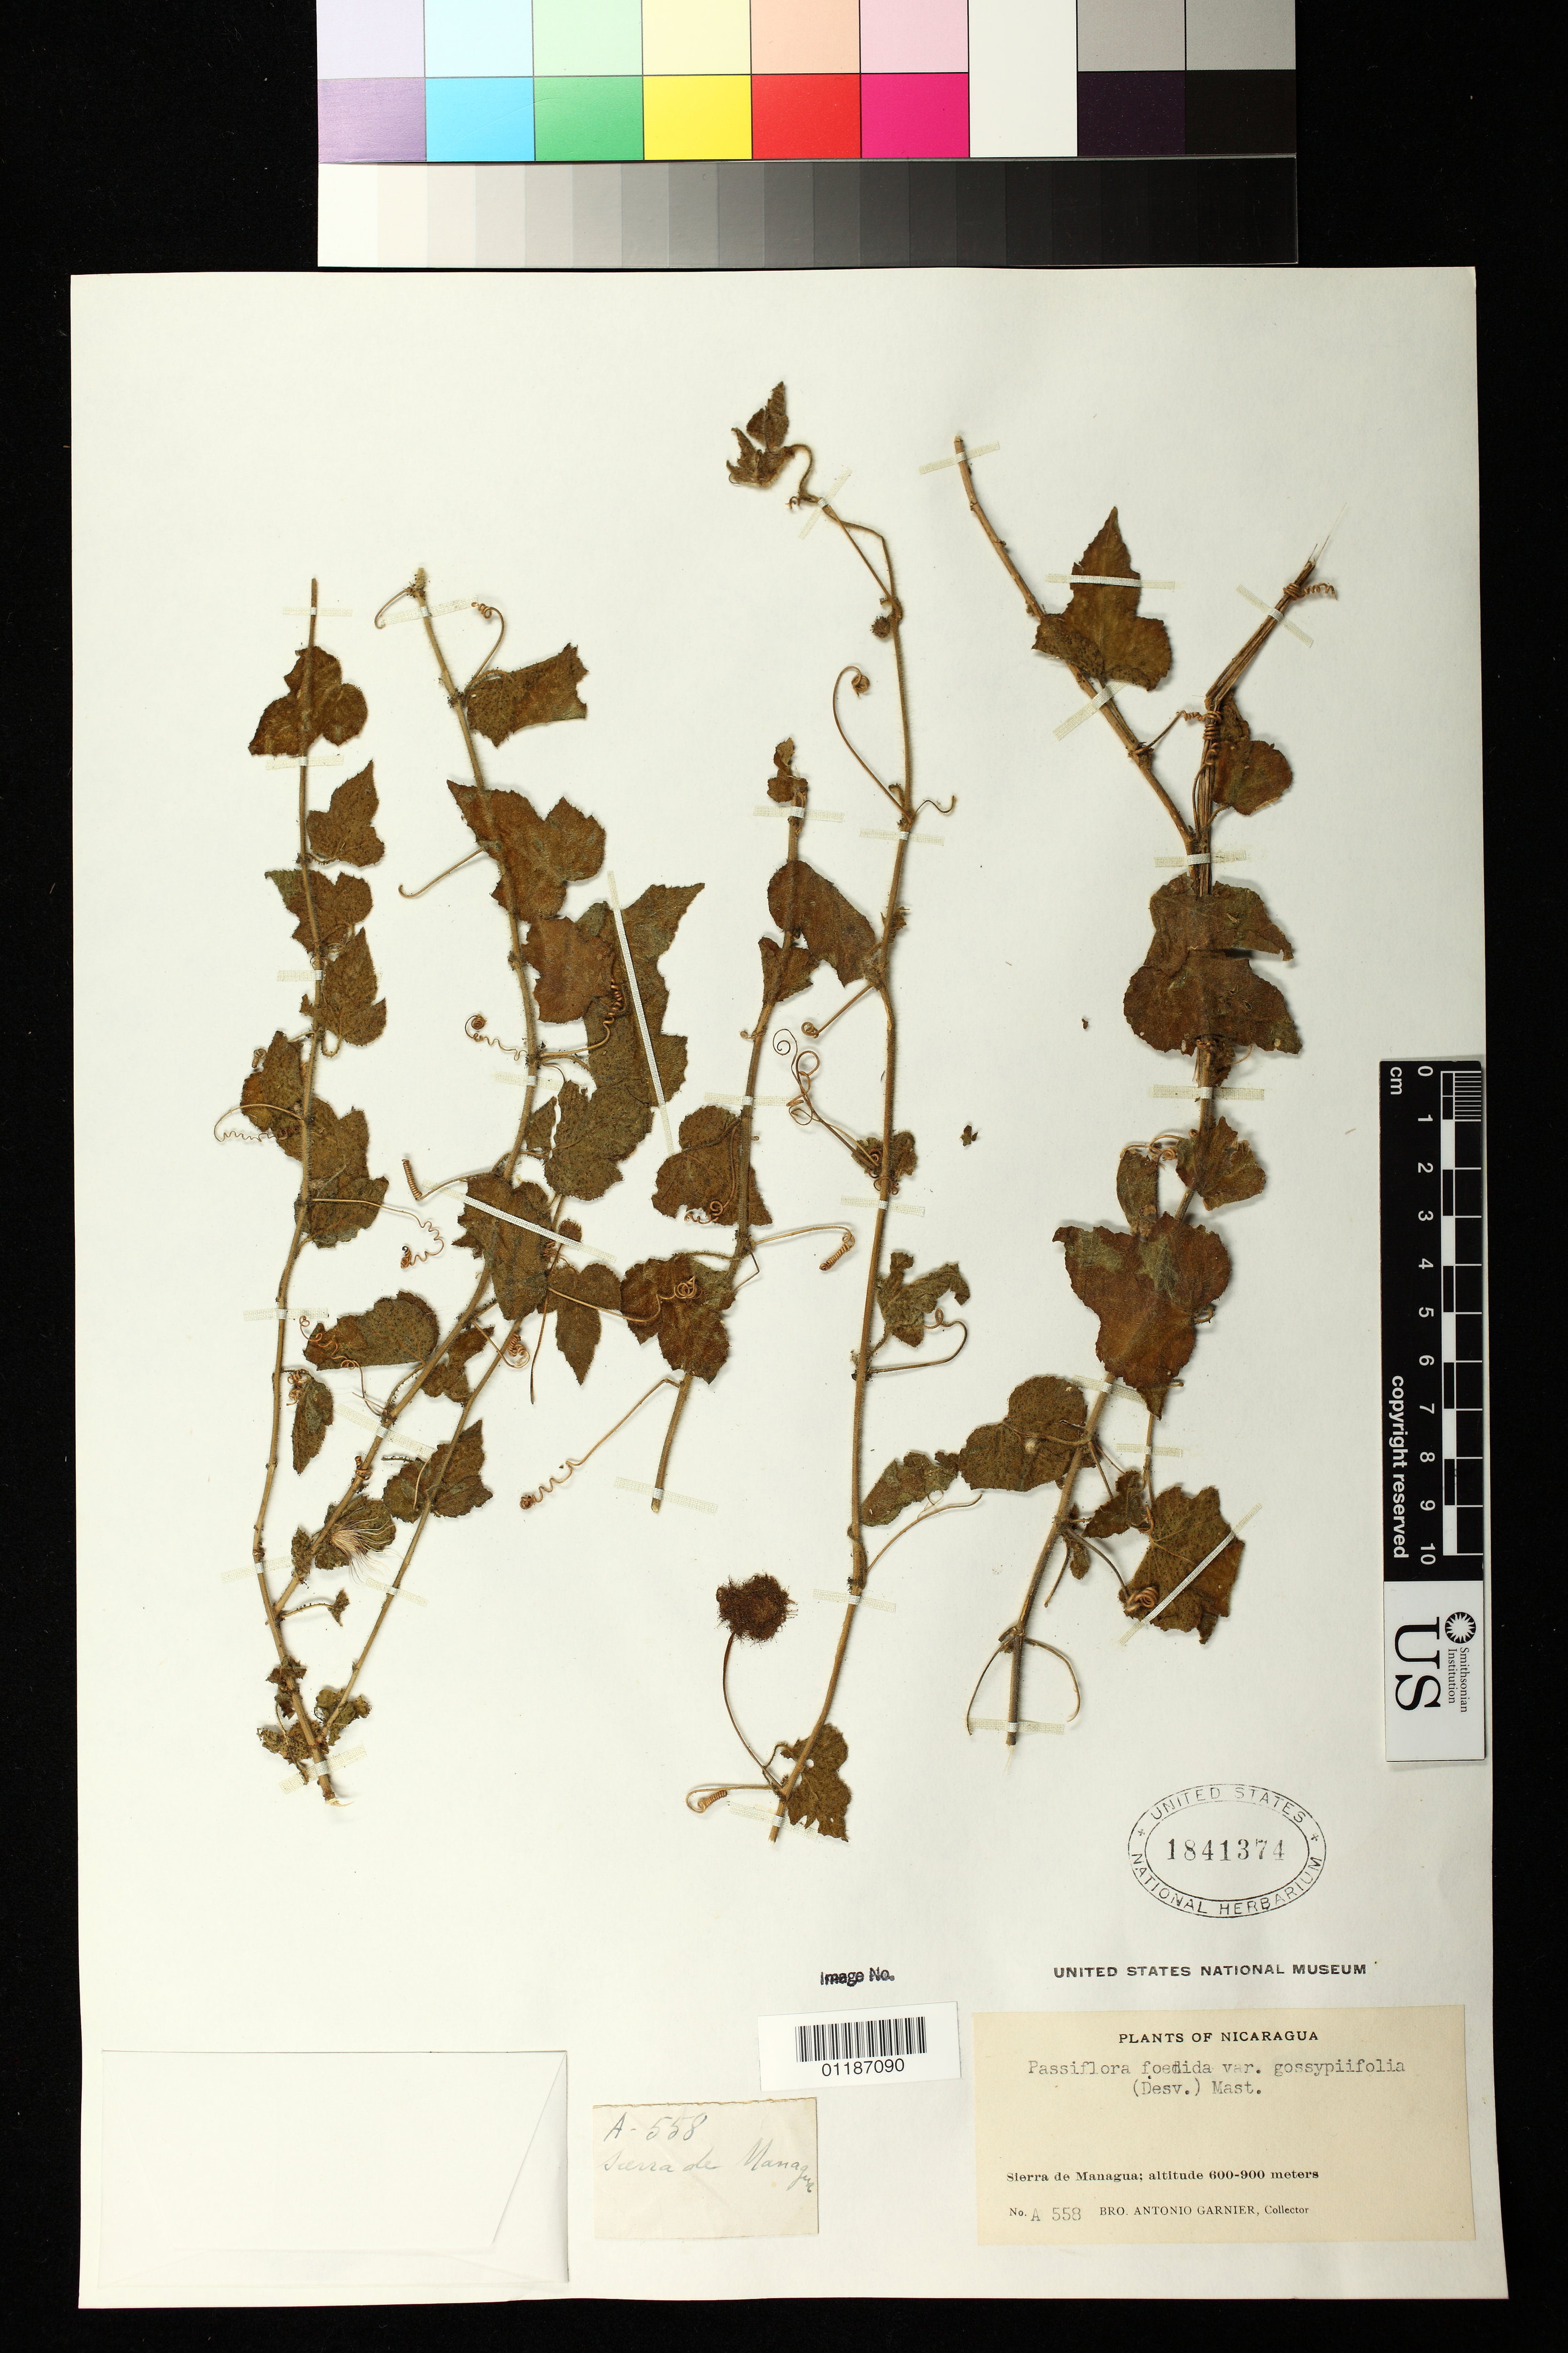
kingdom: Plantae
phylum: Tracheophyta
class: Magnoliopsida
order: Malpighiales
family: Passifloraceae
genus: Passiflora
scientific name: Passiflora foetida var. gossypiifolia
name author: (Desv.) Mast.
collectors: Bro. A. Garnier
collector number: A559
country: Nicaragua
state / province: Managua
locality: Sierra de Managua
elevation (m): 600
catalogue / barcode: US 1841374